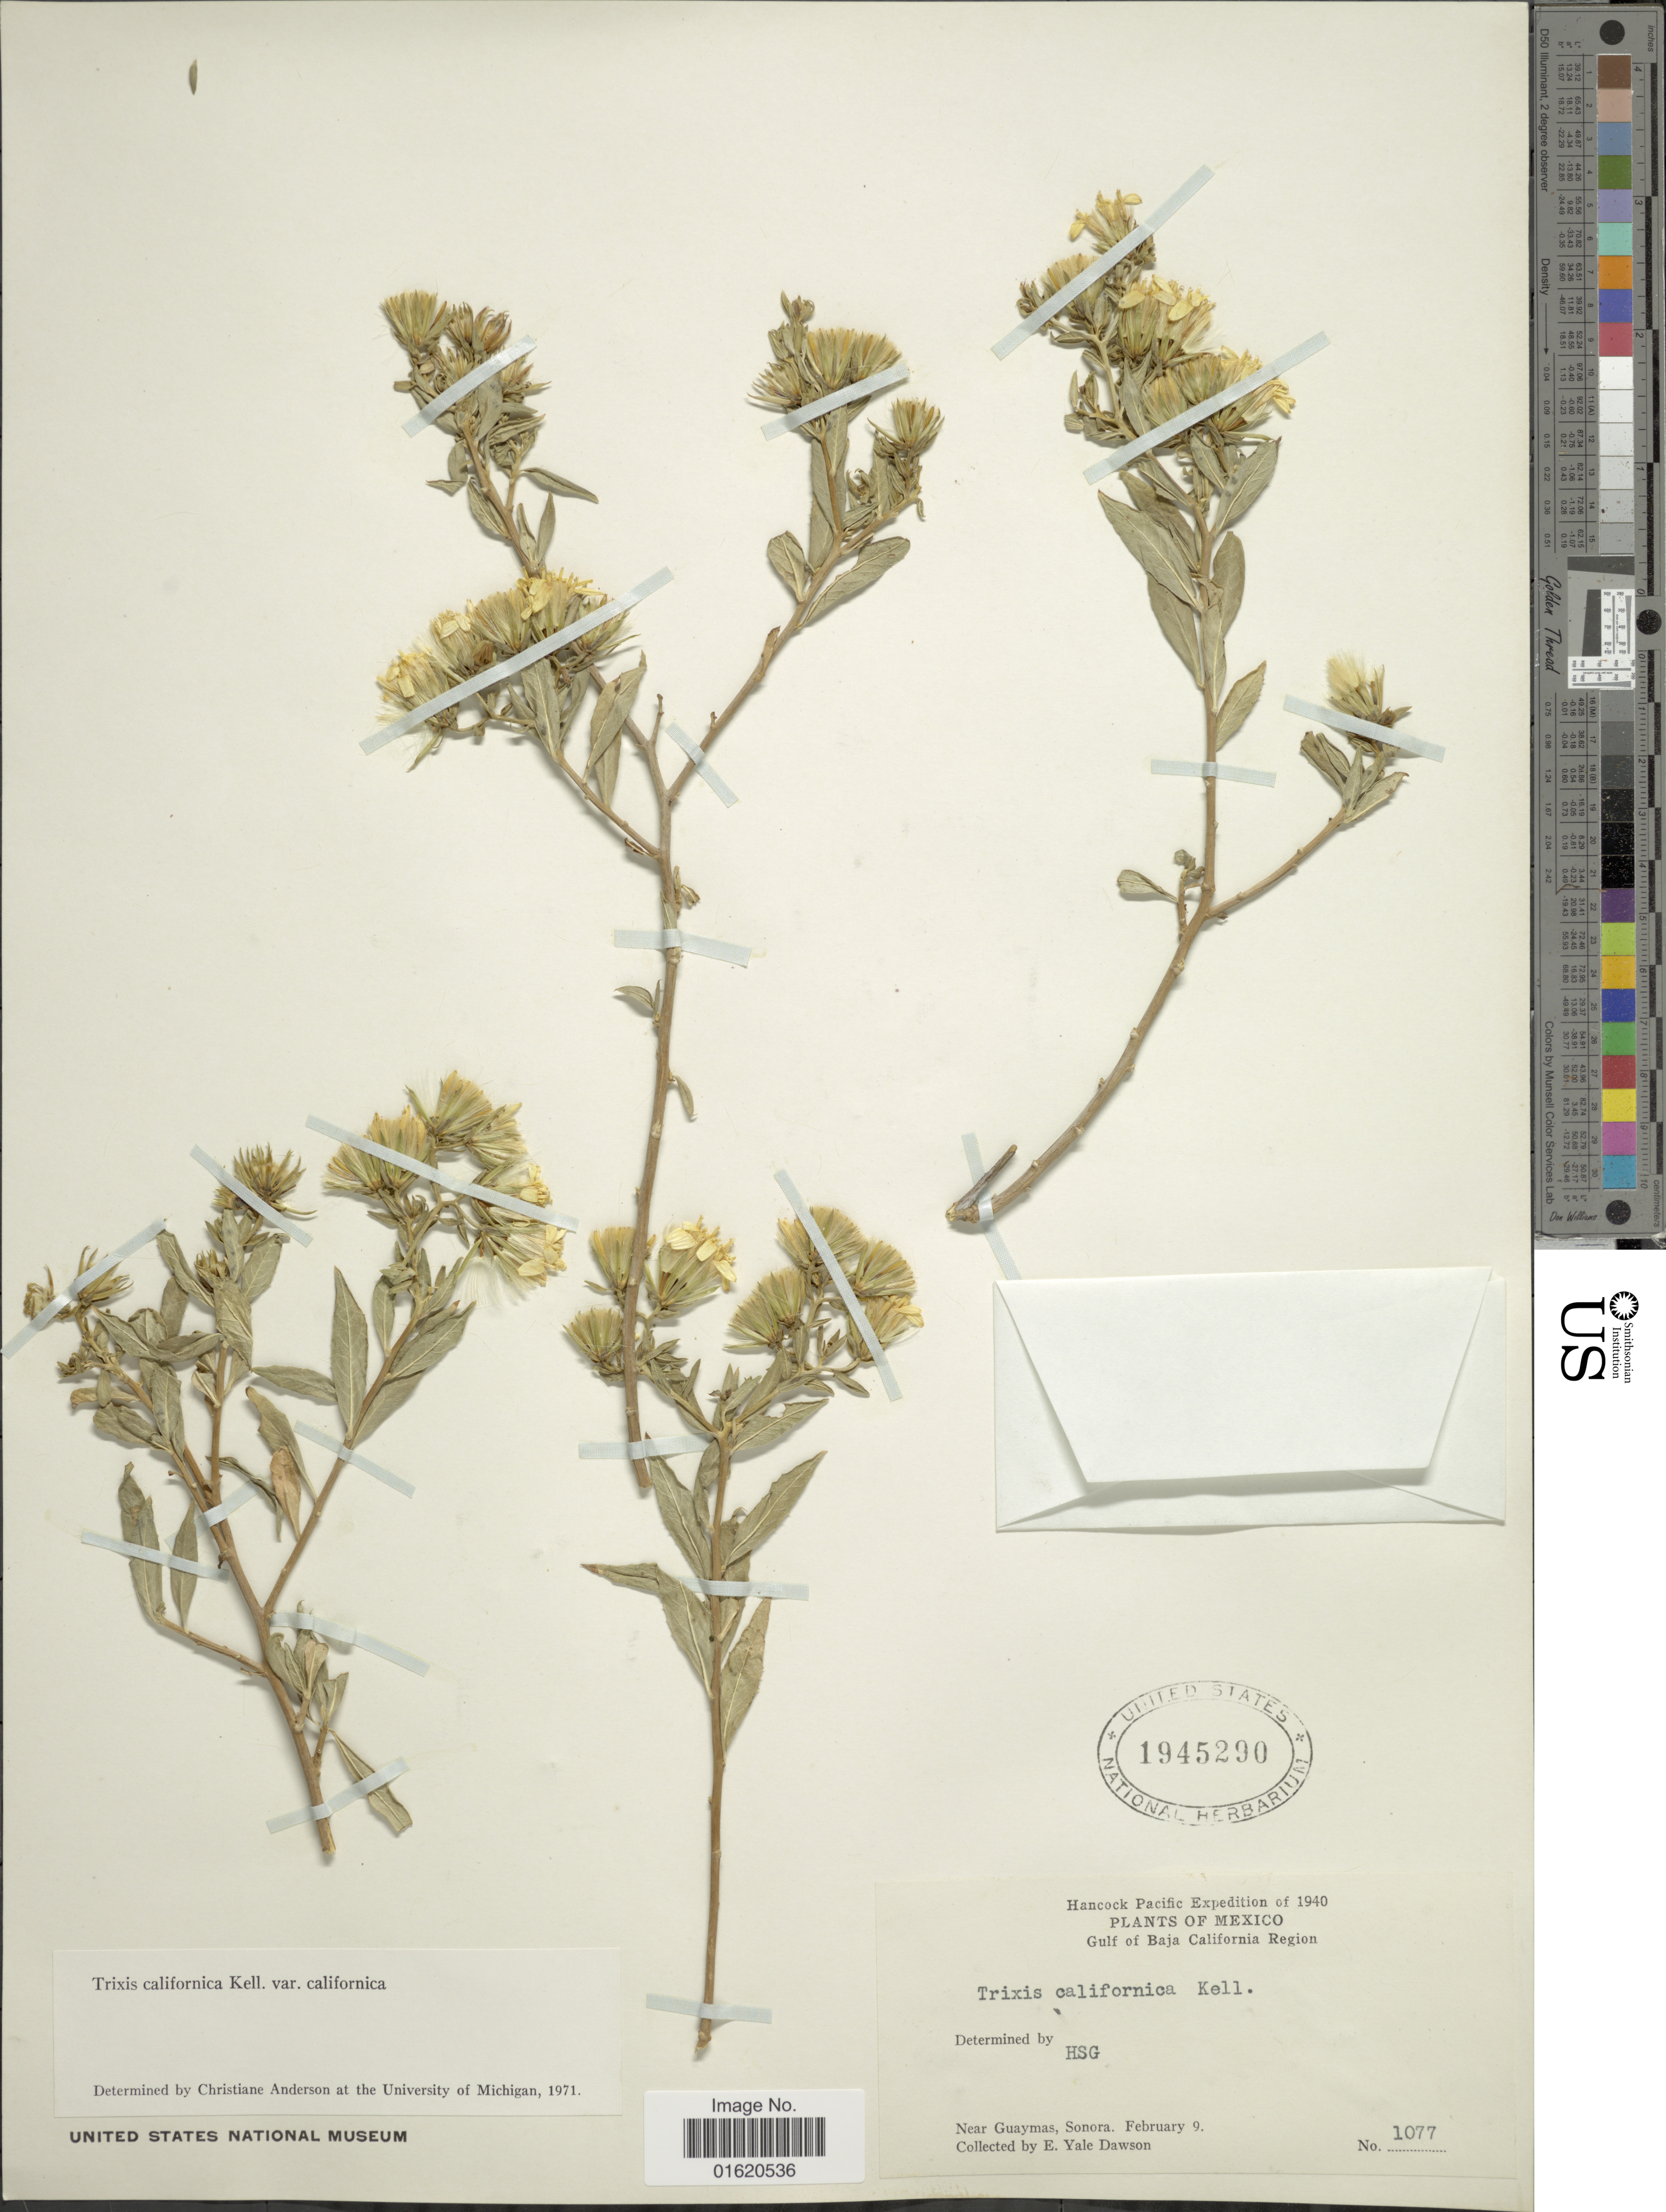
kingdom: Plantae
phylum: Tracheophyta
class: Magnoliopsida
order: Asterales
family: Asteraceae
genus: Trixis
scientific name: Trixis californica var. californica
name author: Kellogg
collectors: N. Yensen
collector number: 1077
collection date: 1940-02-09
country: Mexico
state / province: Sonora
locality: Gulf of Baja California region, near Guaymas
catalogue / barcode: US 1945290